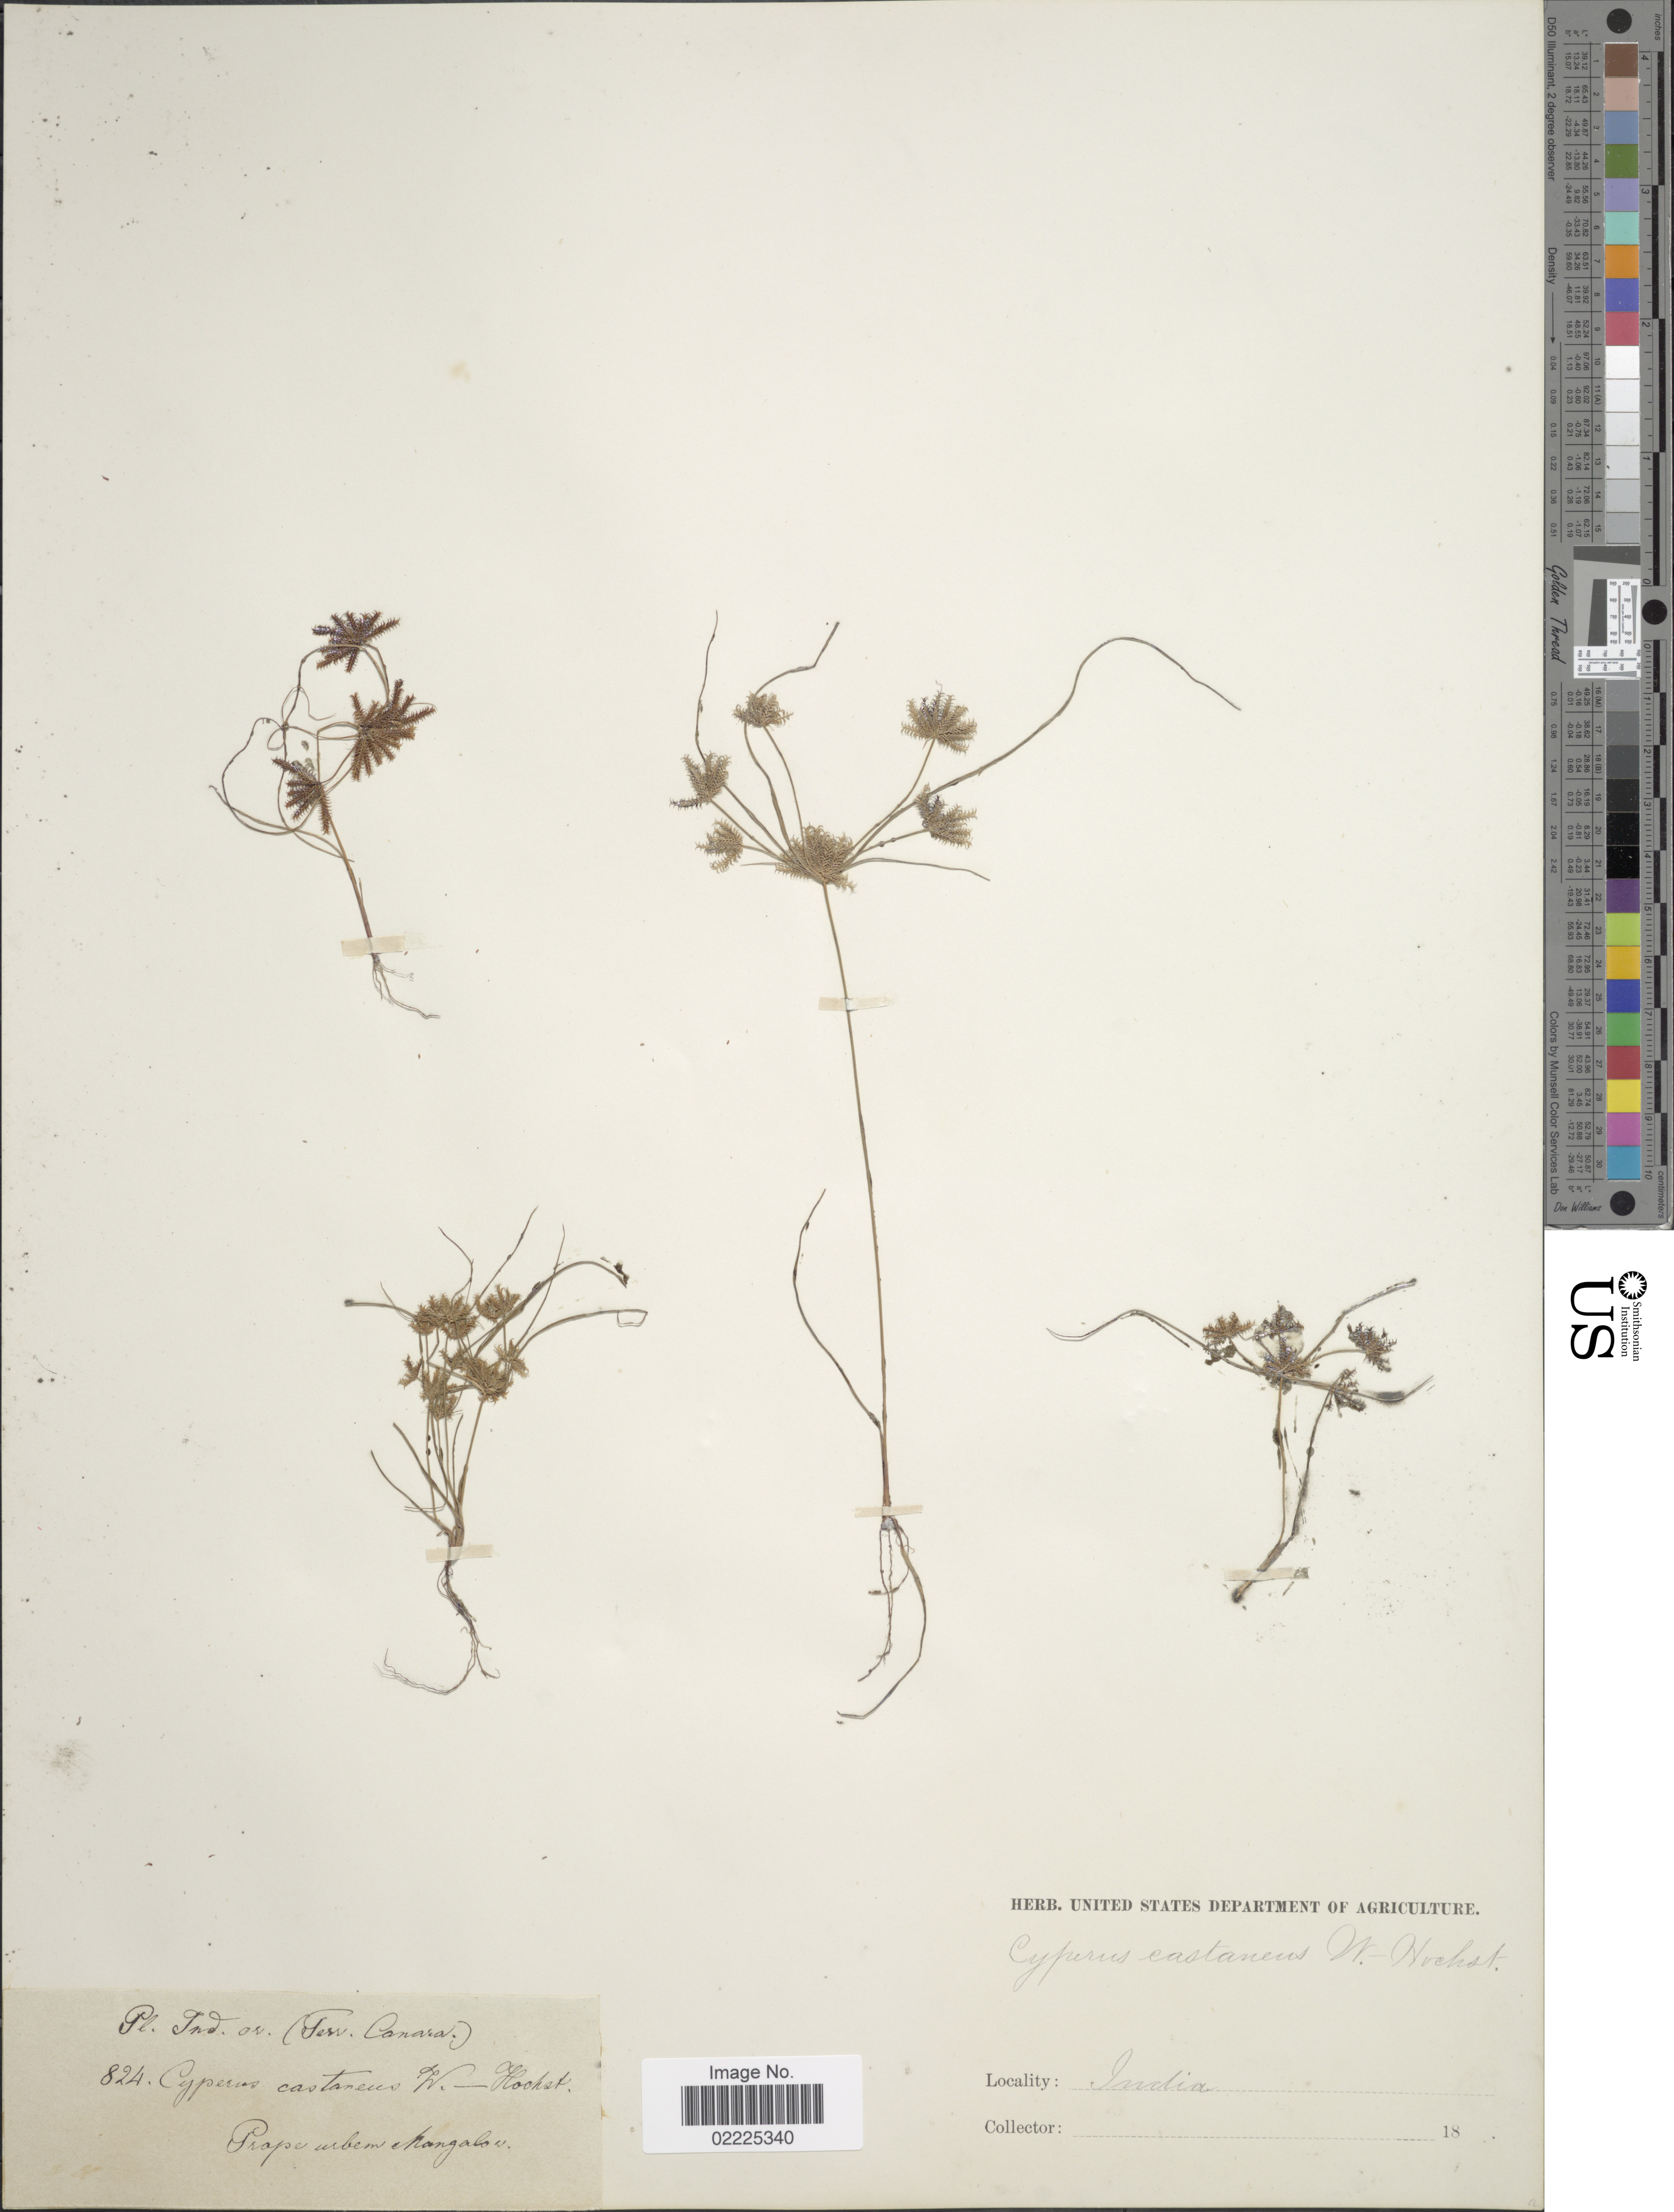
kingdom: Plantae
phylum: Tracheophyta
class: Liliopsida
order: Poales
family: Cyperaceae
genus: Cyperus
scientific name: Cyperus castaneus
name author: Willd.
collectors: ex herb. U. S. Department of Agriculture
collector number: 824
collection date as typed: Transcribed d/m/y: //18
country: India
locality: Ind. Or. (Terr. Canara) Prope urbem [illegible text]